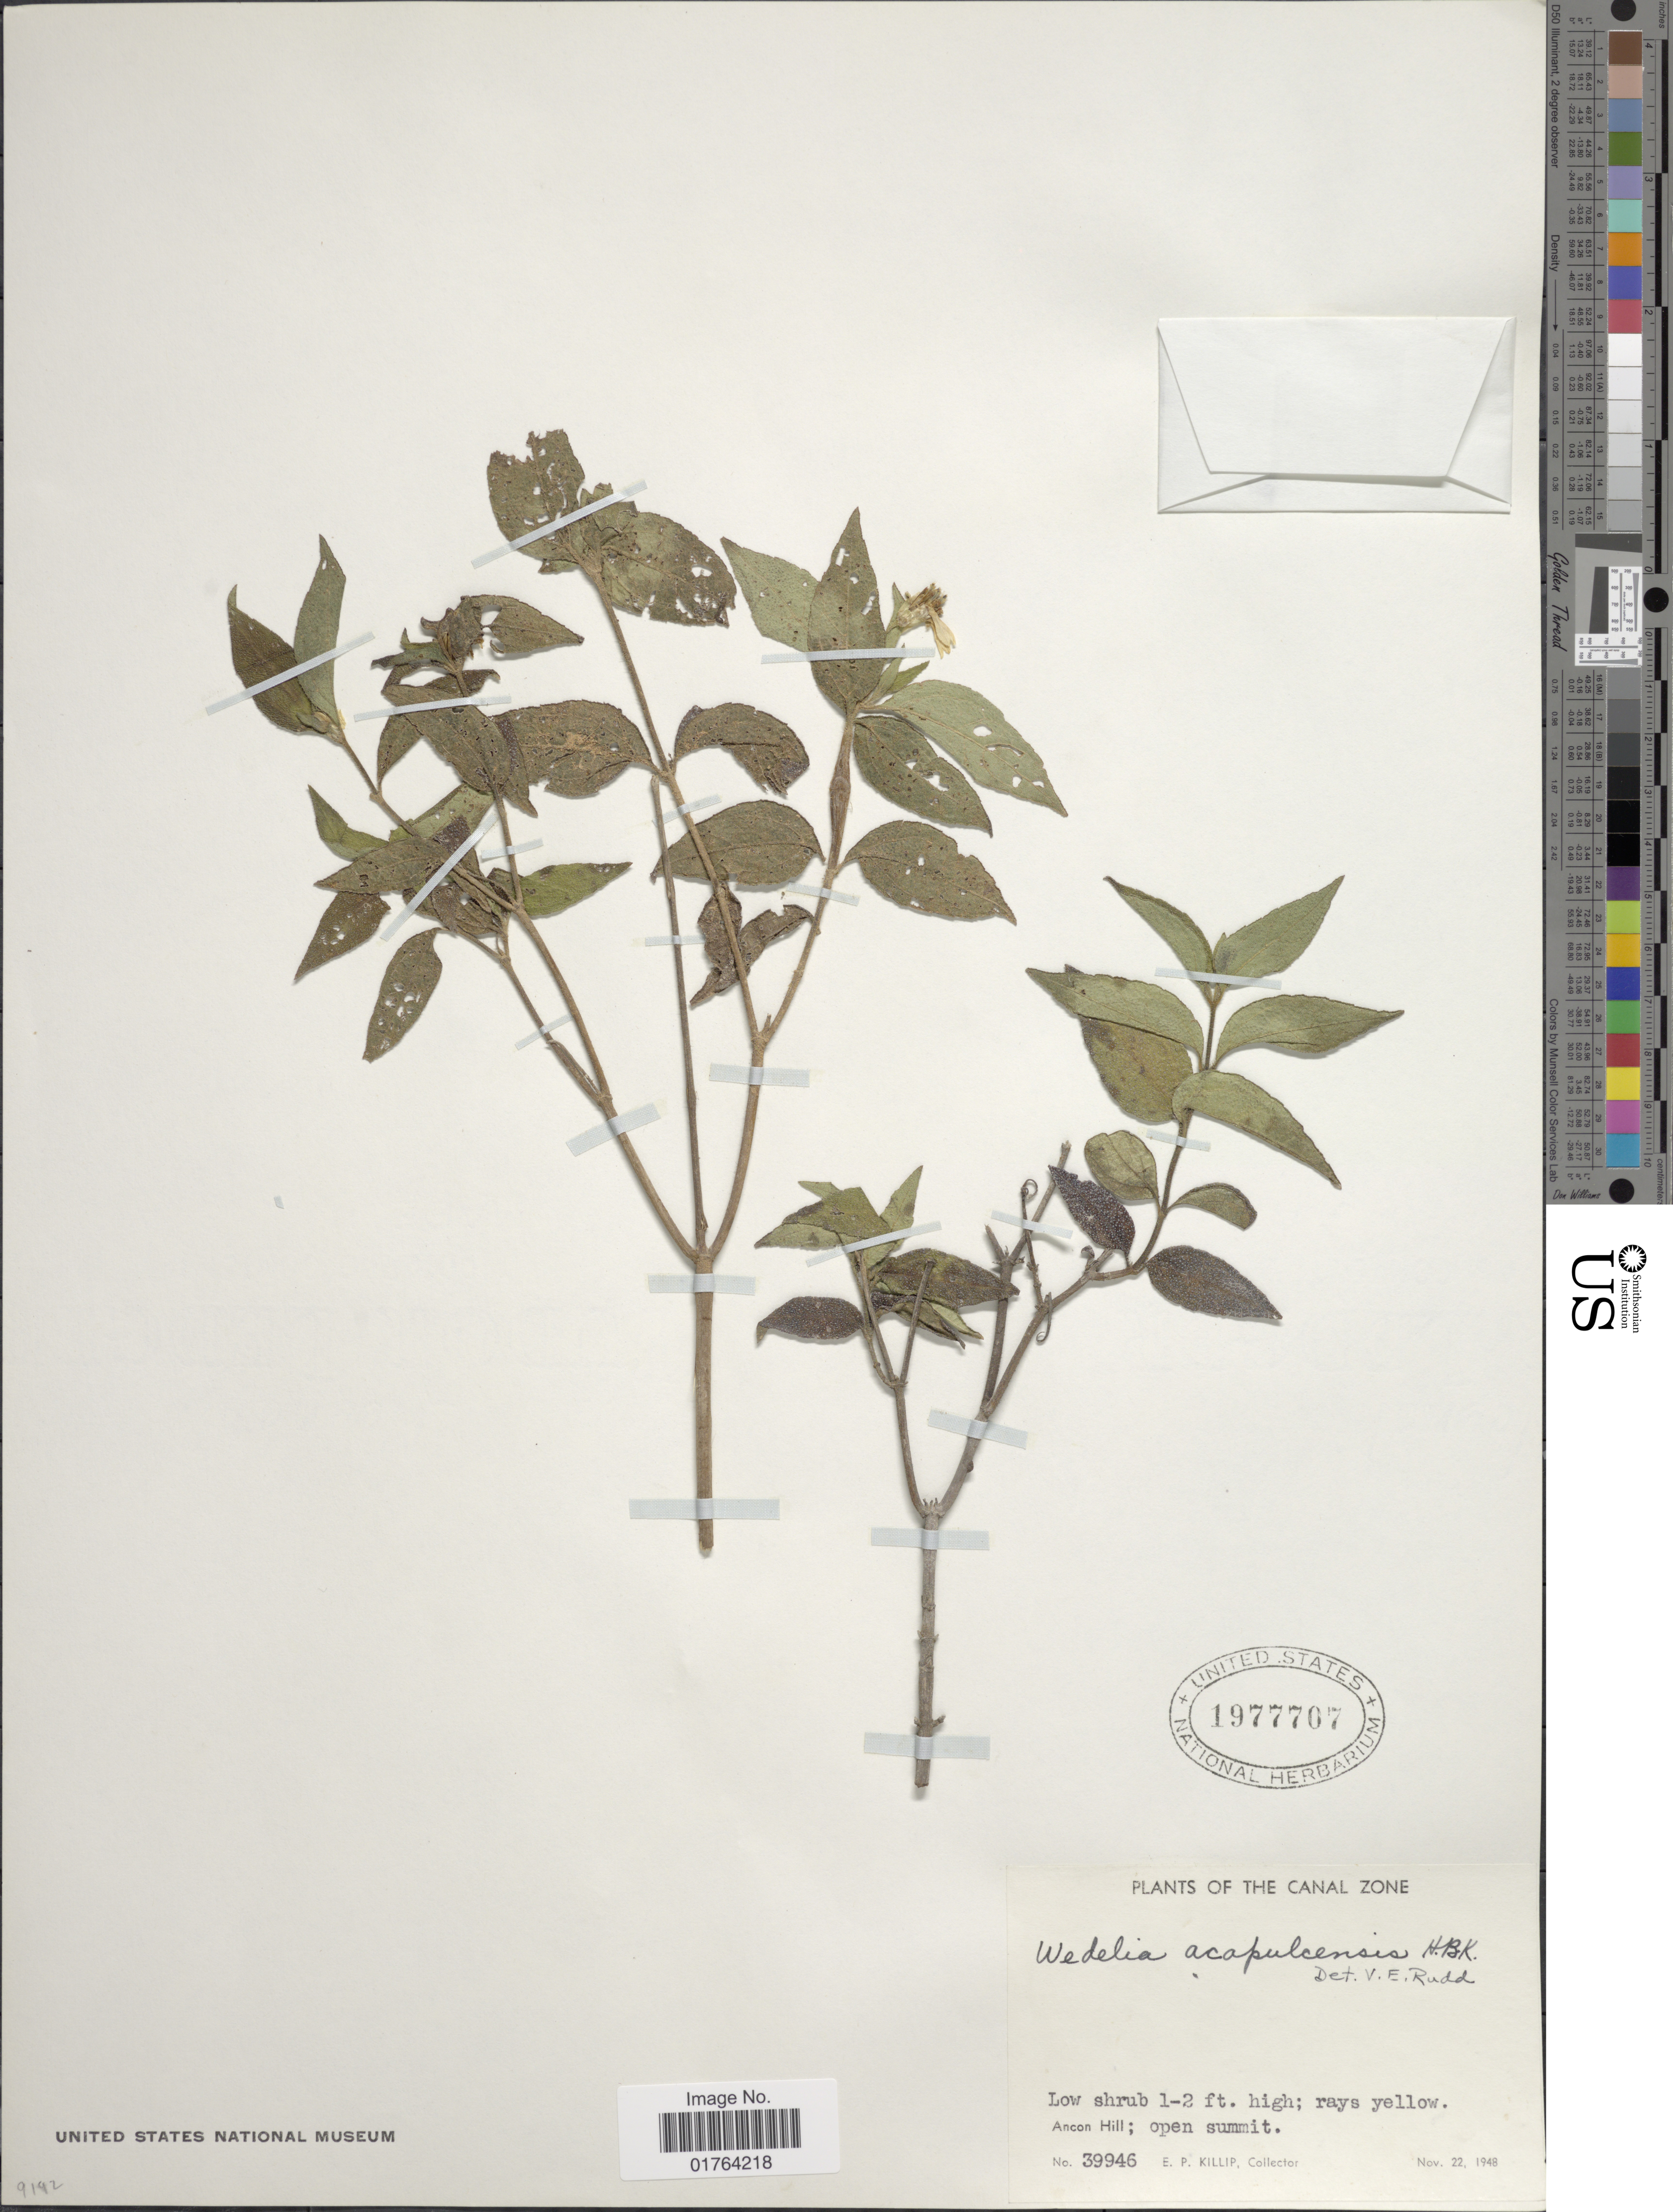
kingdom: Plantae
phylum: Tracheophyta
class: Magnoliopsida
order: Asterales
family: Asteraceae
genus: Wedelia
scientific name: Wedelia calycina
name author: Rich.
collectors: E. P. Killip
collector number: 39946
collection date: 1948-11-22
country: Panama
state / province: Colón / Panamá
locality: The Canal Zone, Ancon Hill; open summit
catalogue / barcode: US 1977707